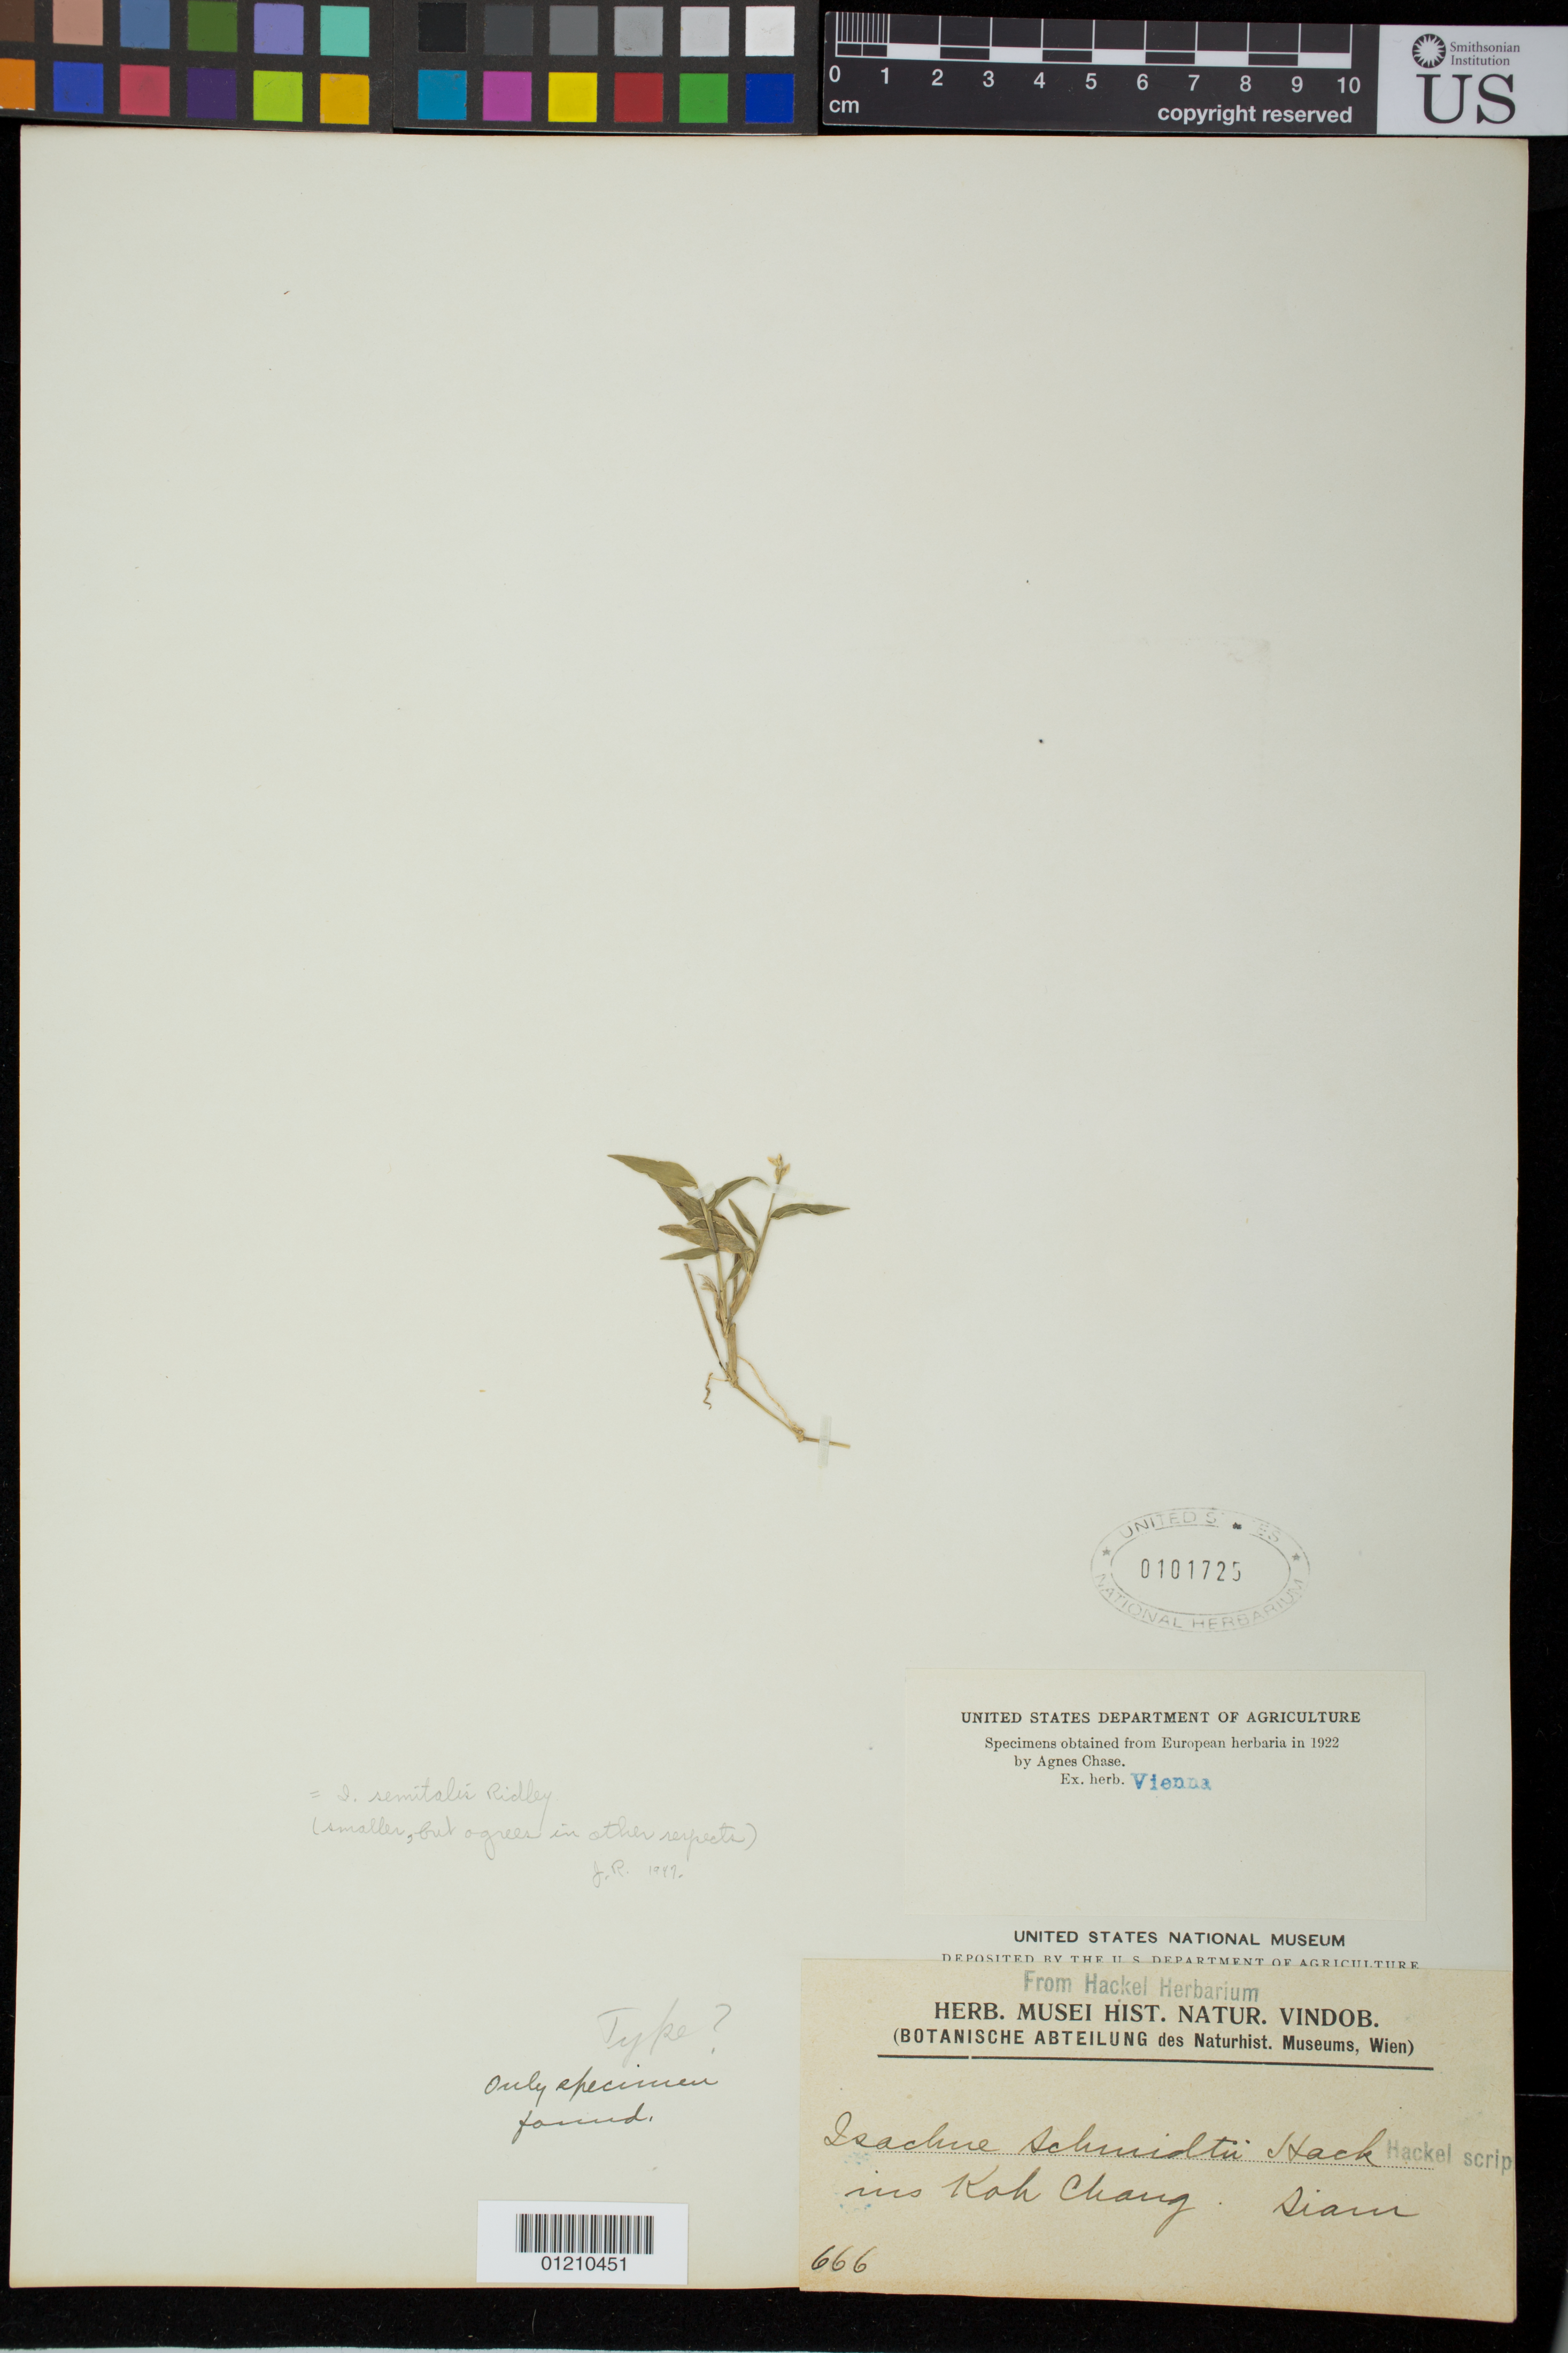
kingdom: Plantae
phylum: Tracheophyta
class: Liliopsida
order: Poales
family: Poaceae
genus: Isachne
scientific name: Isachne schmidtii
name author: Hack.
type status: Isotype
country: Thailand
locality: Koh Chang. Siam.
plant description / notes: Fragmentary material of type specimen ex herb.Vienna.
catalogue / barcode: US 101725